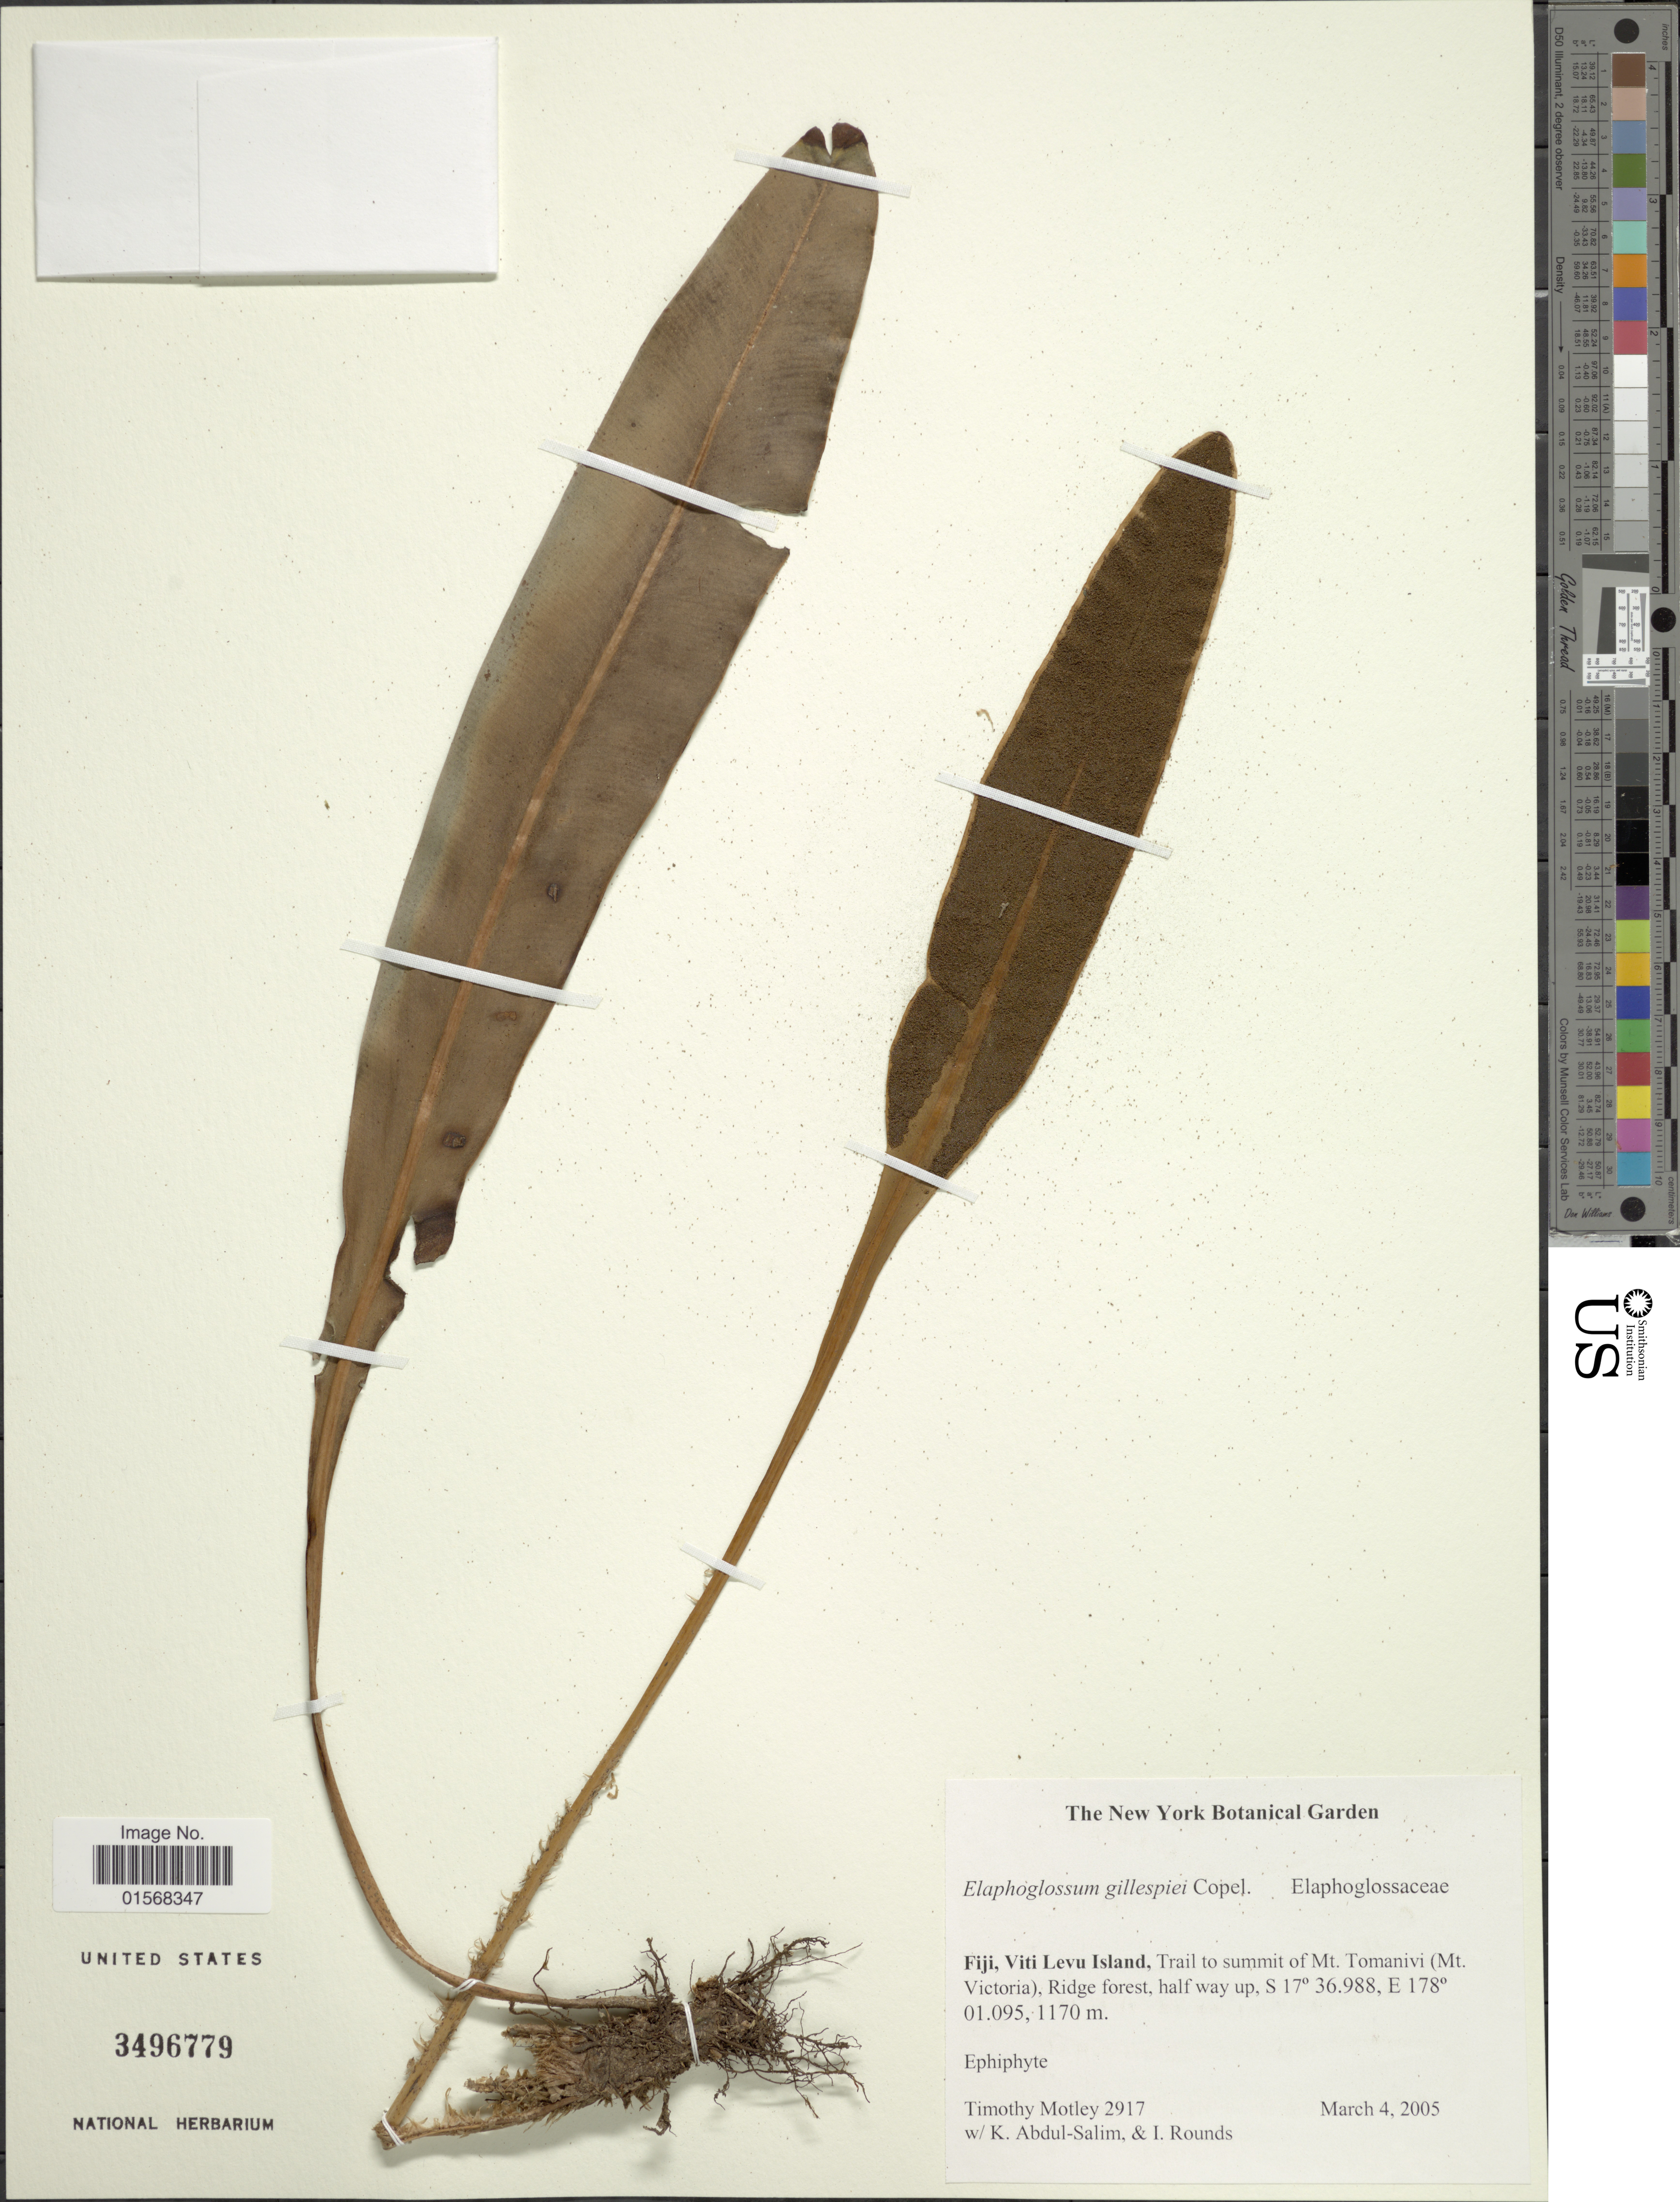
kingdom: Plantae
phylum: Tracheophyta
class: Polypodiopsida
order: Polypodiales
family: Dryopteridaceae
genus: Elaphoglossum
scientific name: Elaphoglossum gillespiei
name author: Copel.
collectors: K. Abdul-Salim & I. Rounds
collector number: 2917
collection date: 2005-03-04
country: Fiji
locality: Fiji, Viti Levu Island. Trail to summit of Mt.Tomanivi (Mt. Victoria), Ridge forest.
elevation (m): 1170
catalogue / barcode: US 3496779